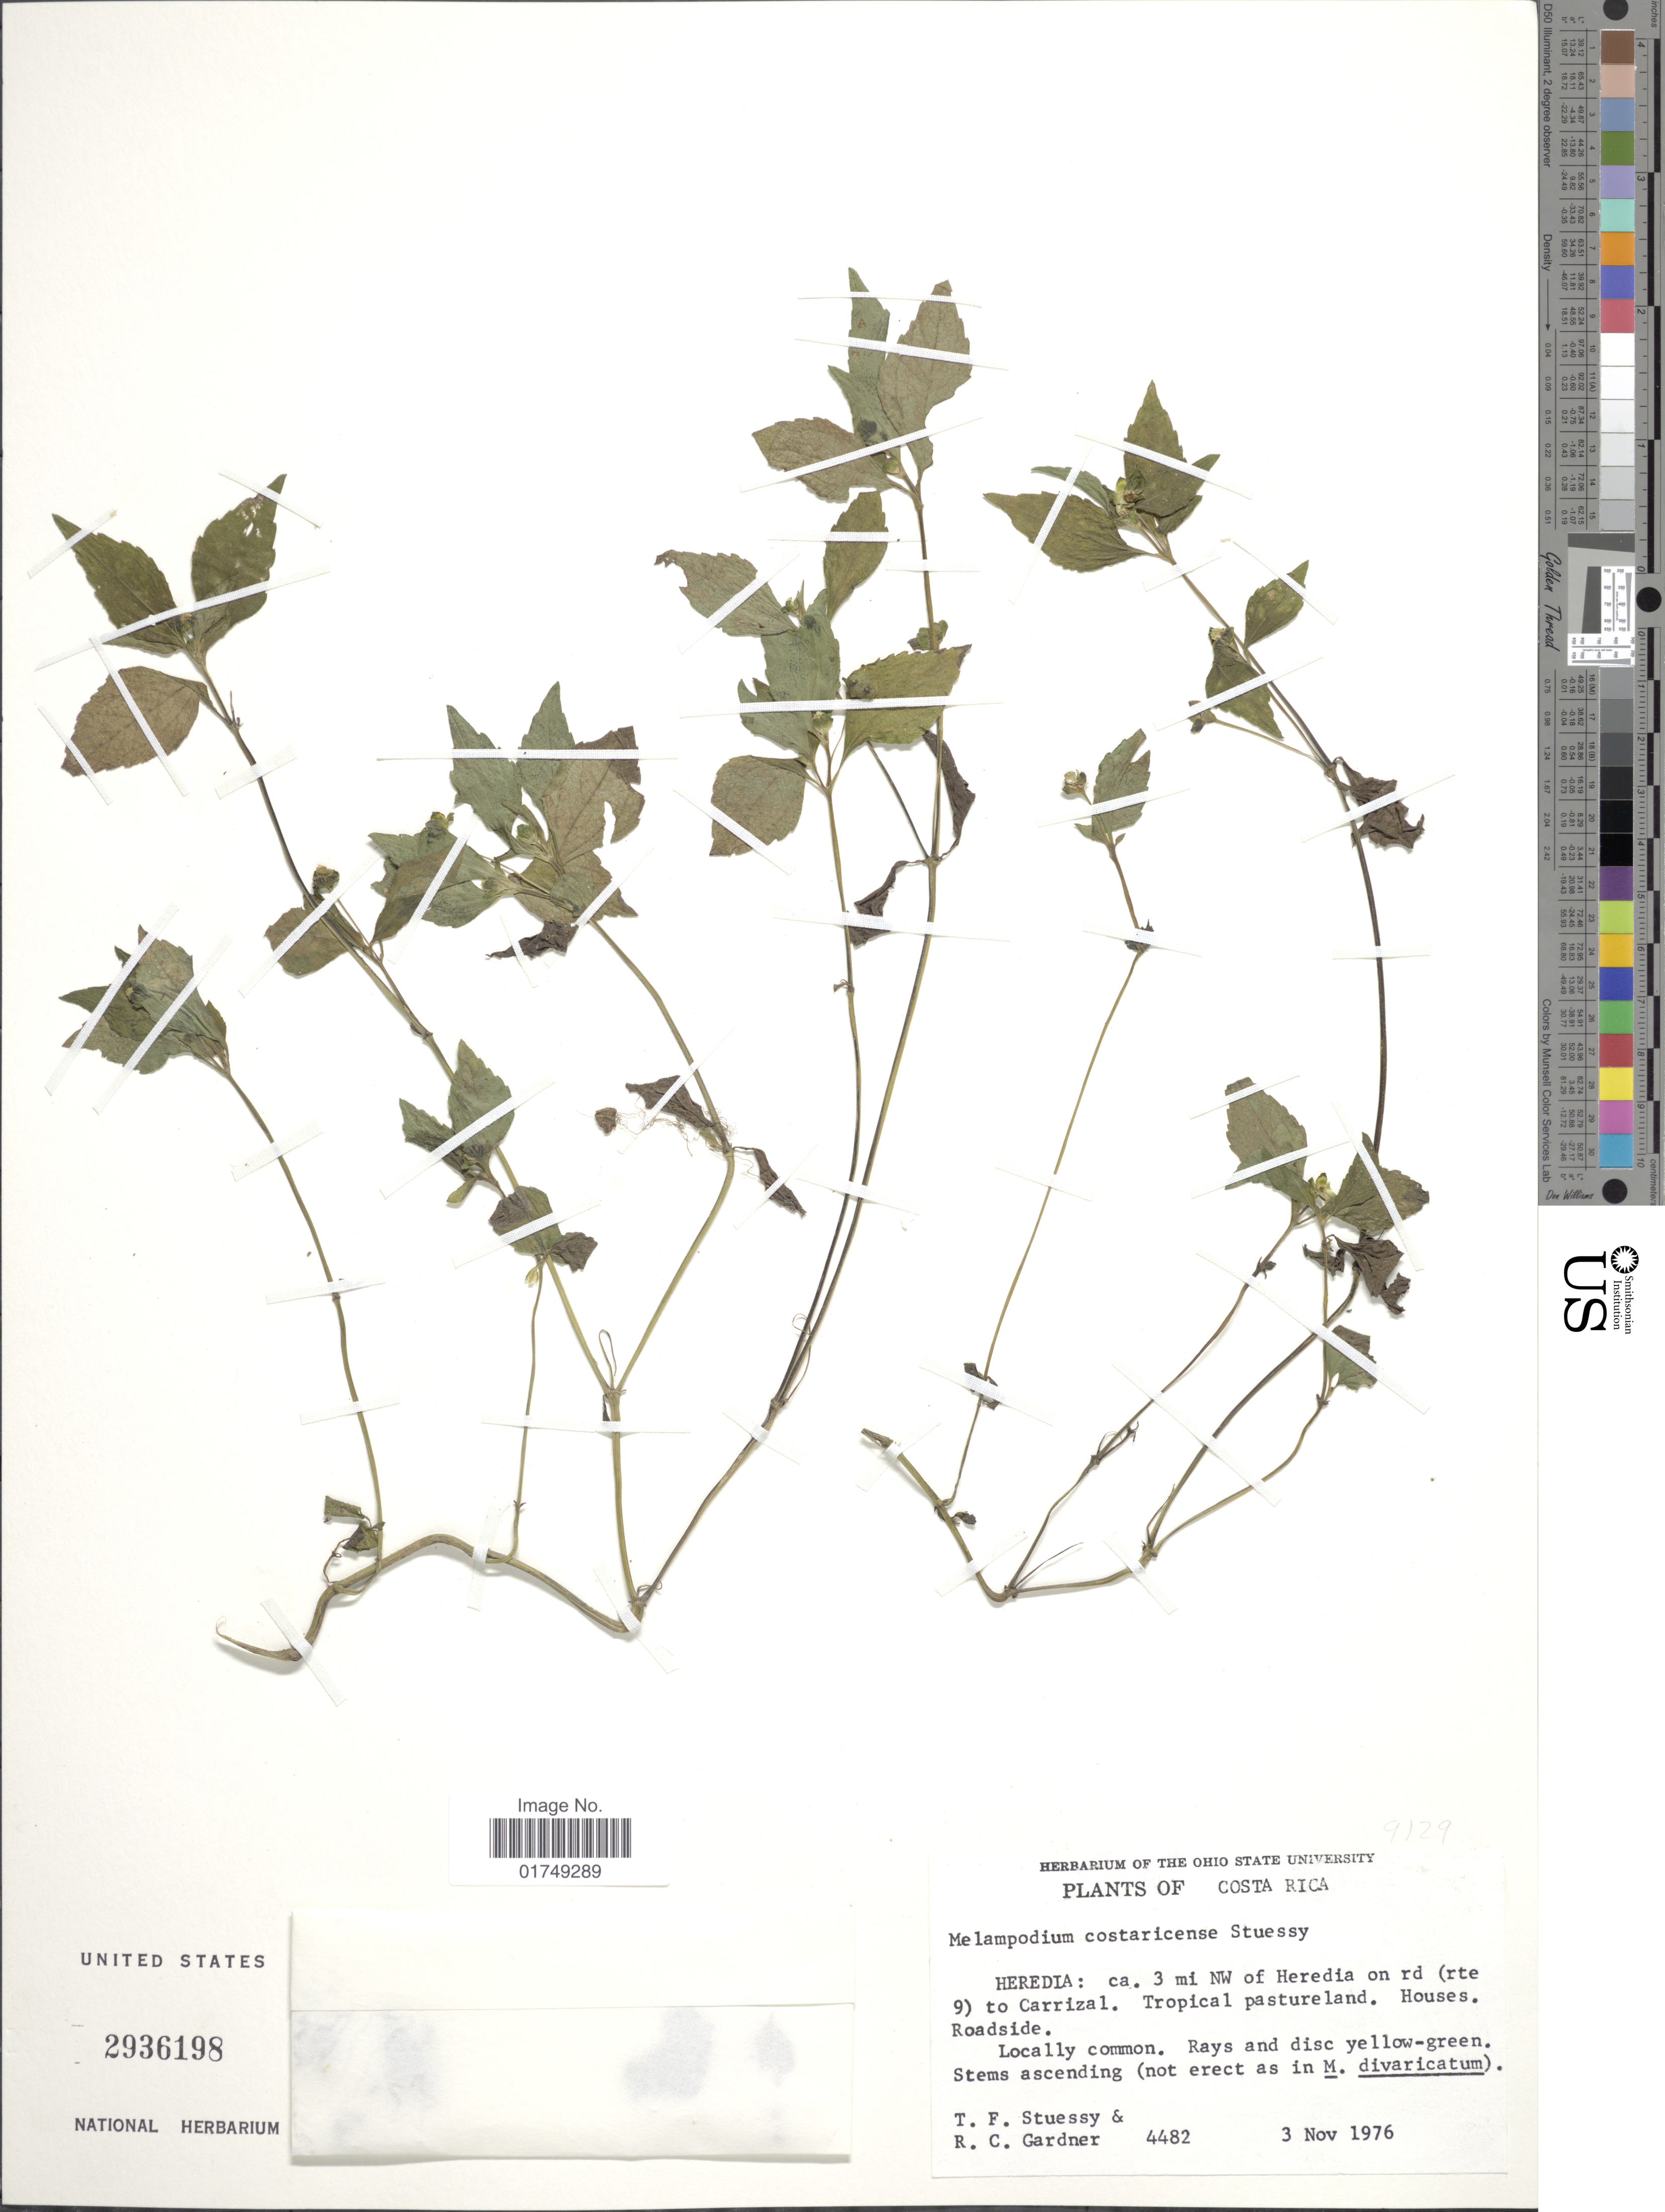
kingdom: Plantae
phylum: Tracheophyta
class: Magnoliopsida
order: Asterales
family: Asteraceae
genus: Melampodium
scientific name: Melampodium costaricense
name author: Stuessy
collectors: T. Stuessy & R. C. Gardner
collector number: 4482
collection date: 1976-11-03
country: Costa Rica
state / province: Heredia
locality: Ca 3 mi NW of Heredia on rd (rte 9) to Carrizal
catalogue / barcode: US 2936198